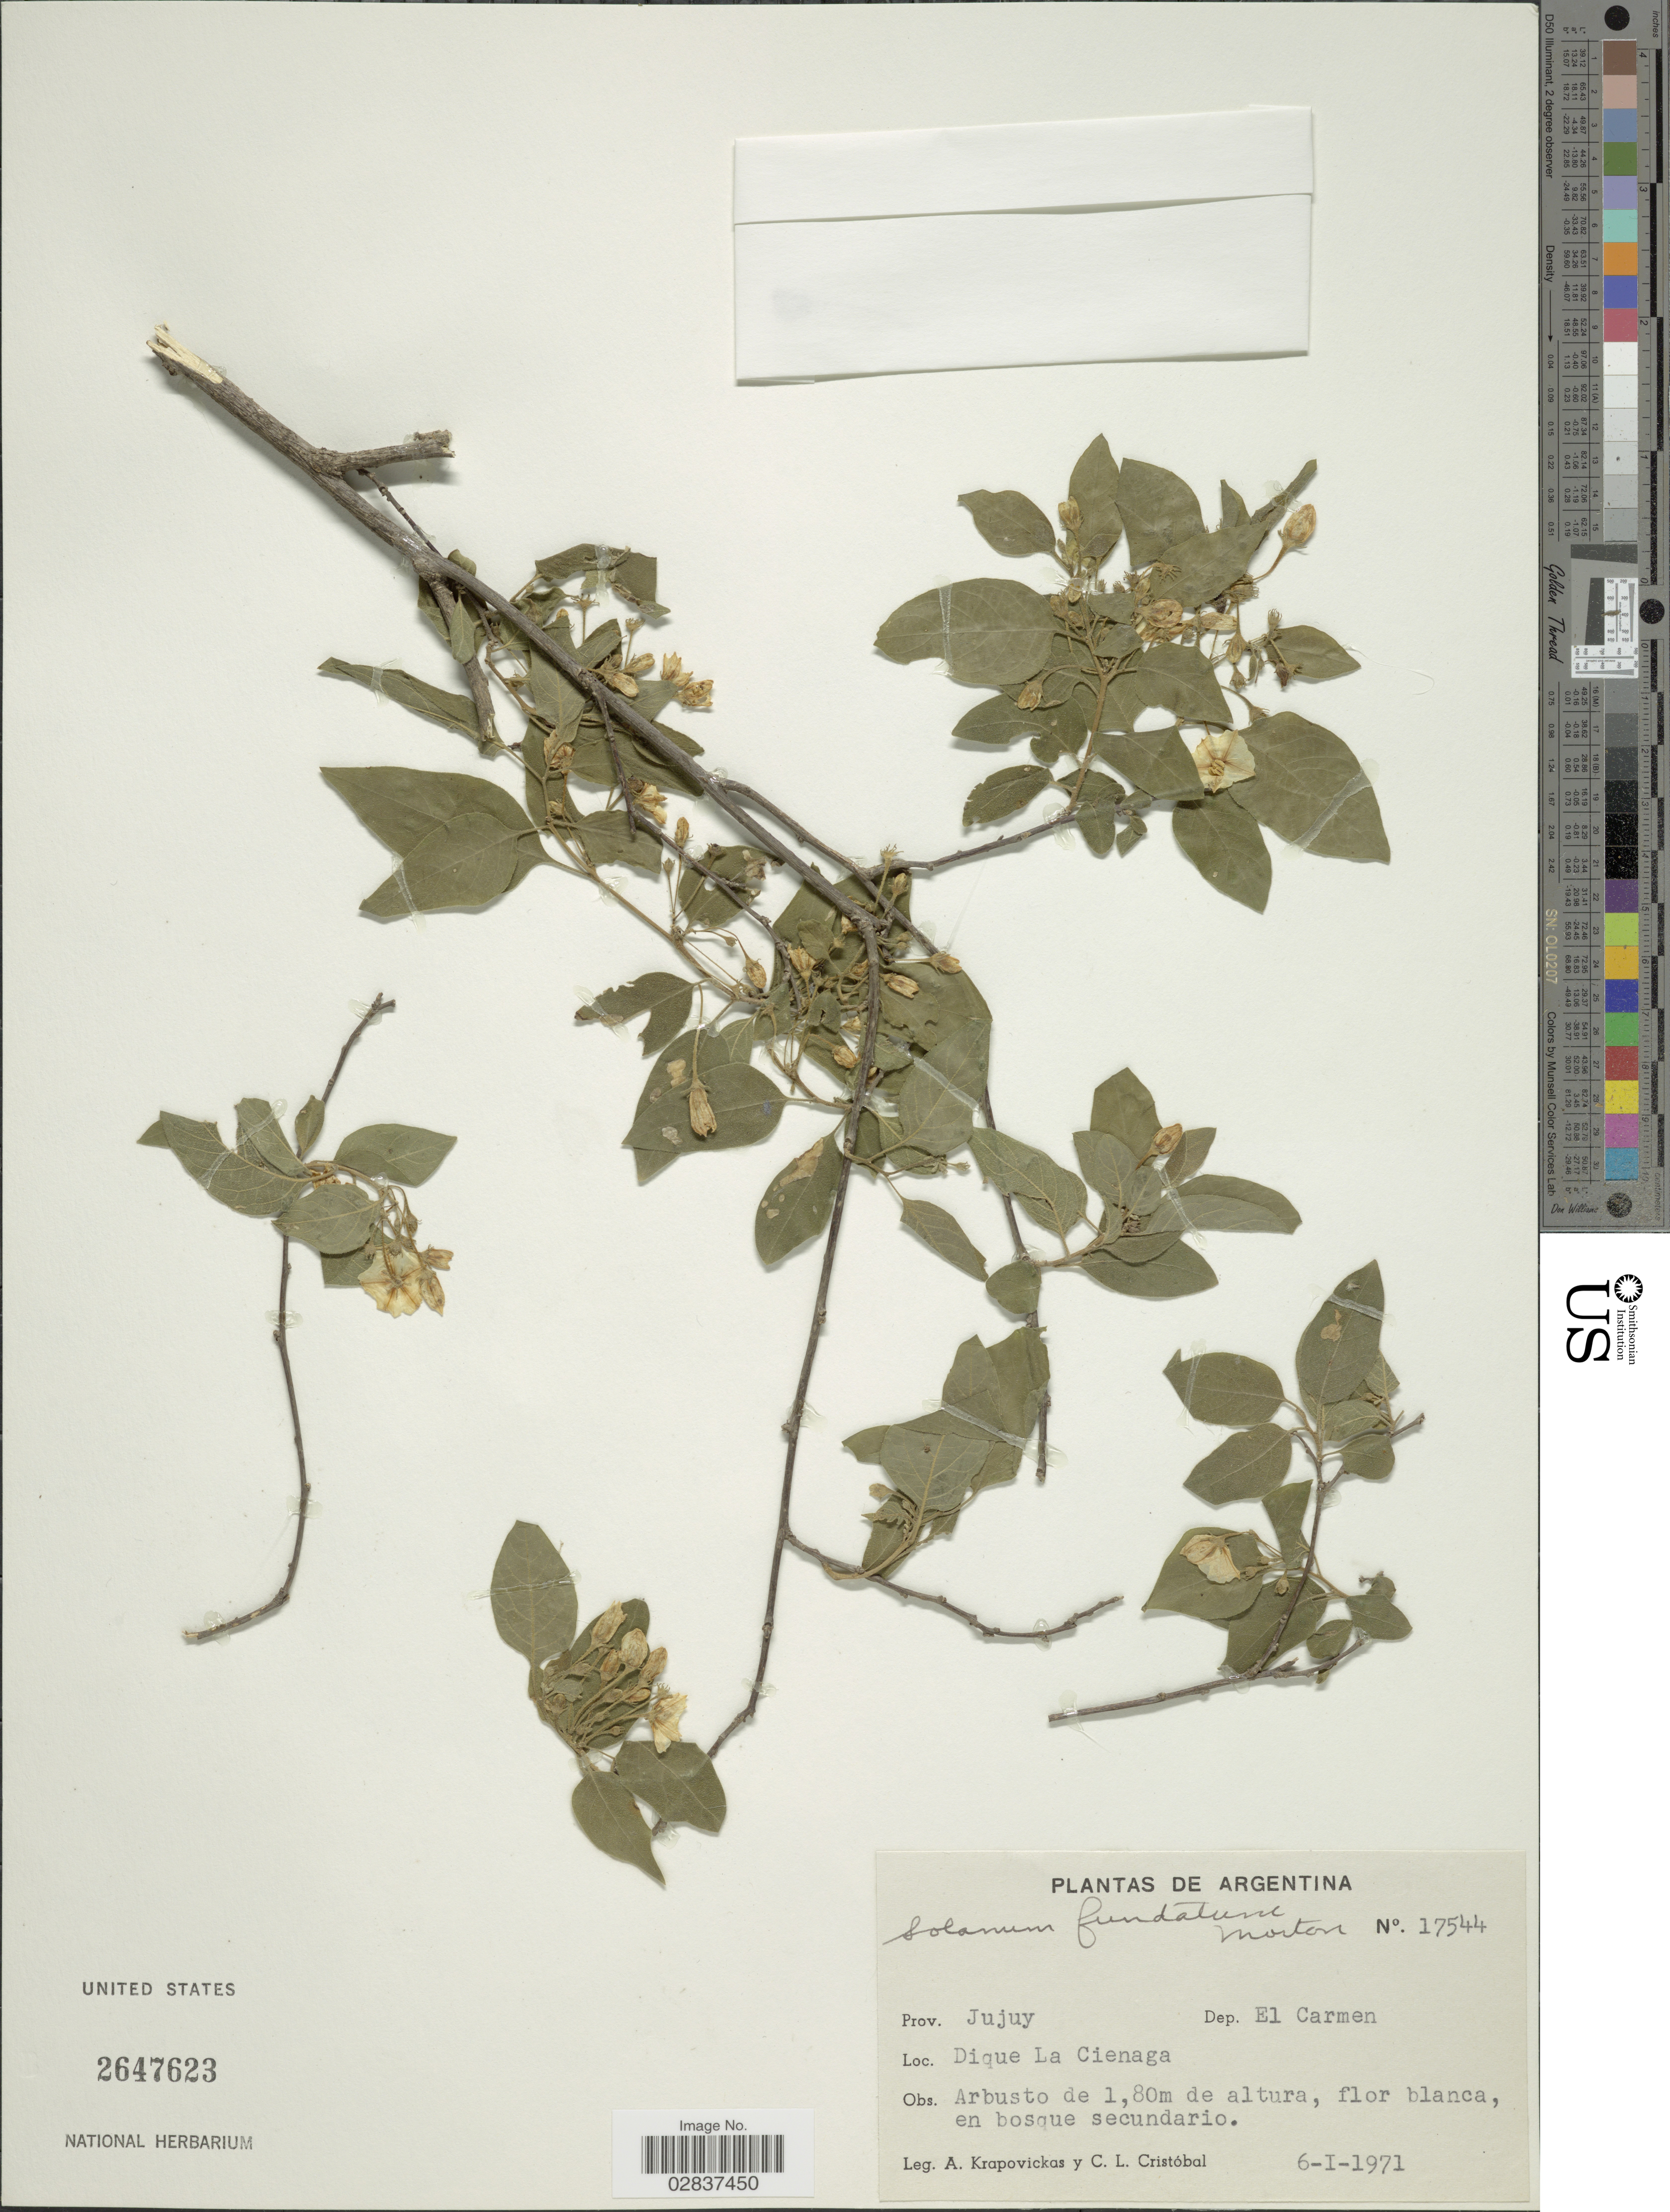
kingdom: Plantae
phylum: Tracheophyta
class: Magnoliopsida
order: Solanales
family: Solanaceae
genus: Lycianthes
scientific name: Lycianthes fasciculata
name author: (Rusby) Bitter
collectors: A. Krapovickas & C. L. Cristóbal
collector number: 17544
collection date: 1971-01-06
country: Argentina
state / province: Jujuy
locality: Dep. El Carmen. Dique La Cienaga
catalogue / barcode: US 2647623